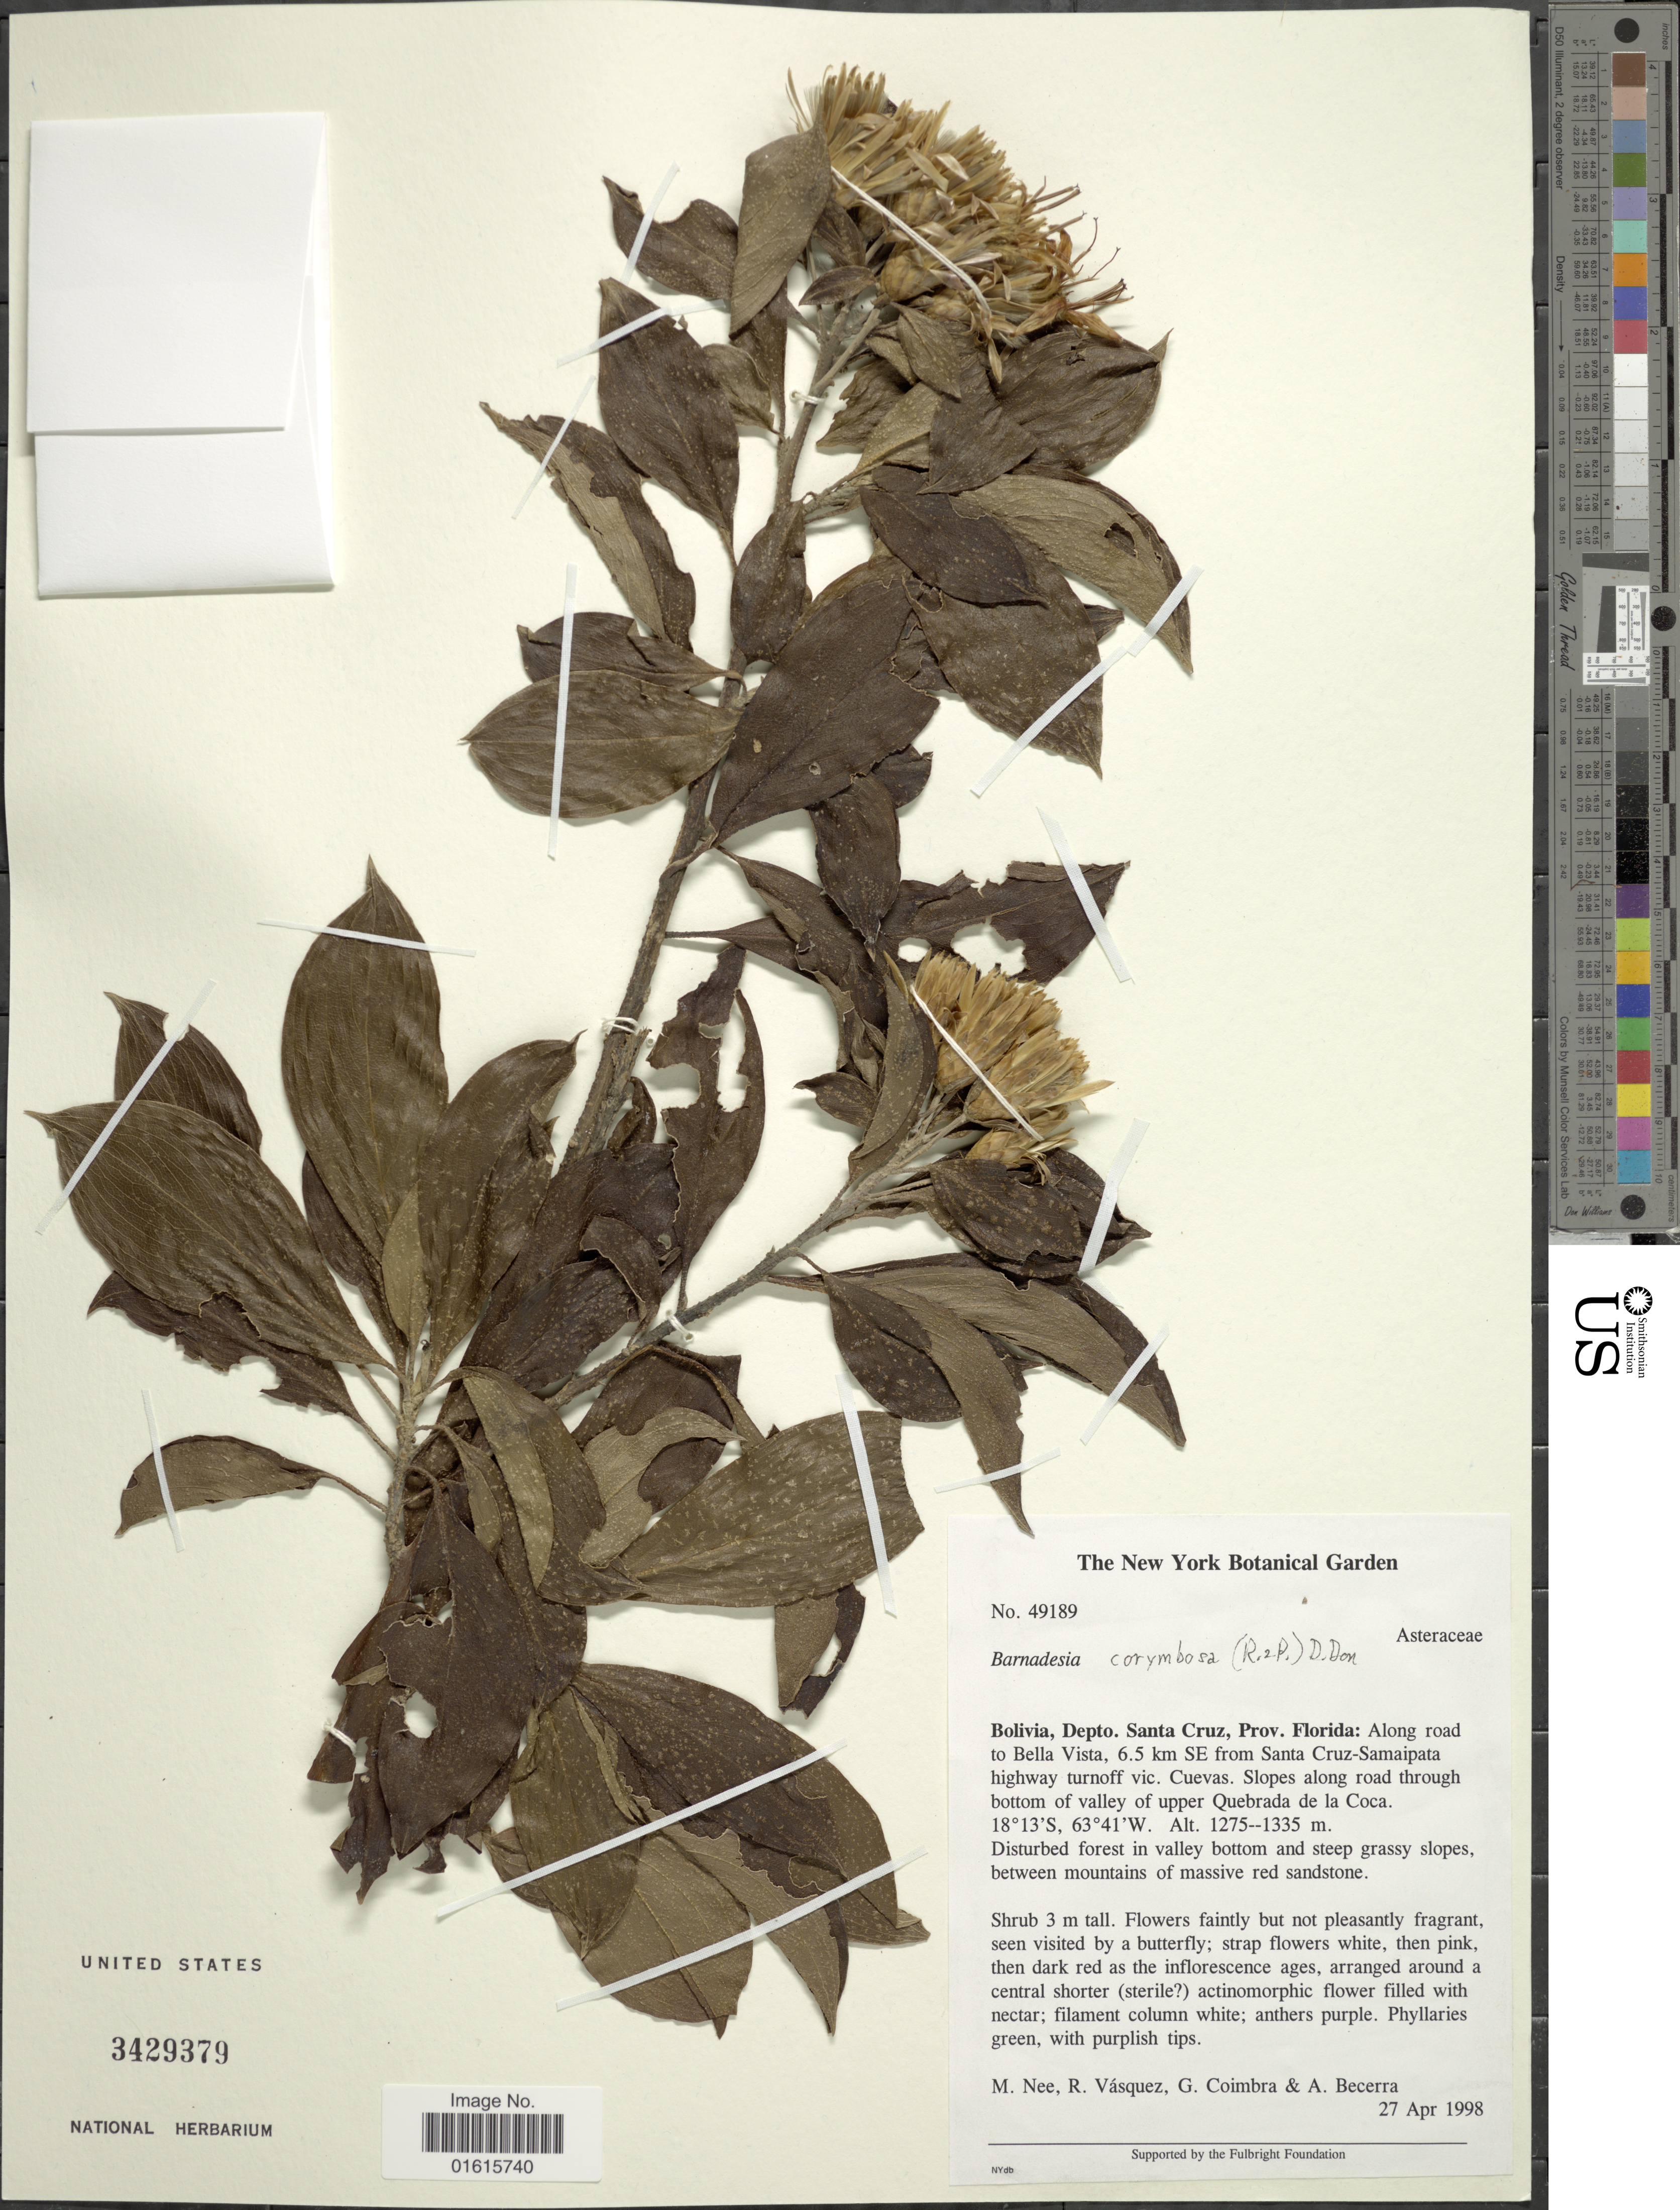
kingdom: Plantae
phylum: Tracheophyta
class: Magnoliopsida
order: Asterales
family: Asteraceae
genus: Barnadesia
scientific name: Barnadesia corymbosa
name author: (Ruiz & Pav.) D. Don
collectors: M. Nee, R. Vasquez, G. Coimbra & A. Becerra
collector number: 49189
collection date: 1998-04-27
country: Bolivia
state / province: Santa Cruz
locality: Prov. Florida: along road to bella Vista, 6.5 km SE from Santa Cruz-Samaipata highway turnoff vic. Cuevas. Slopes along road through bottom valley uf upper Quebrada de la Coca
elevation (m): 1275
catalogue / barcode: US 3429379